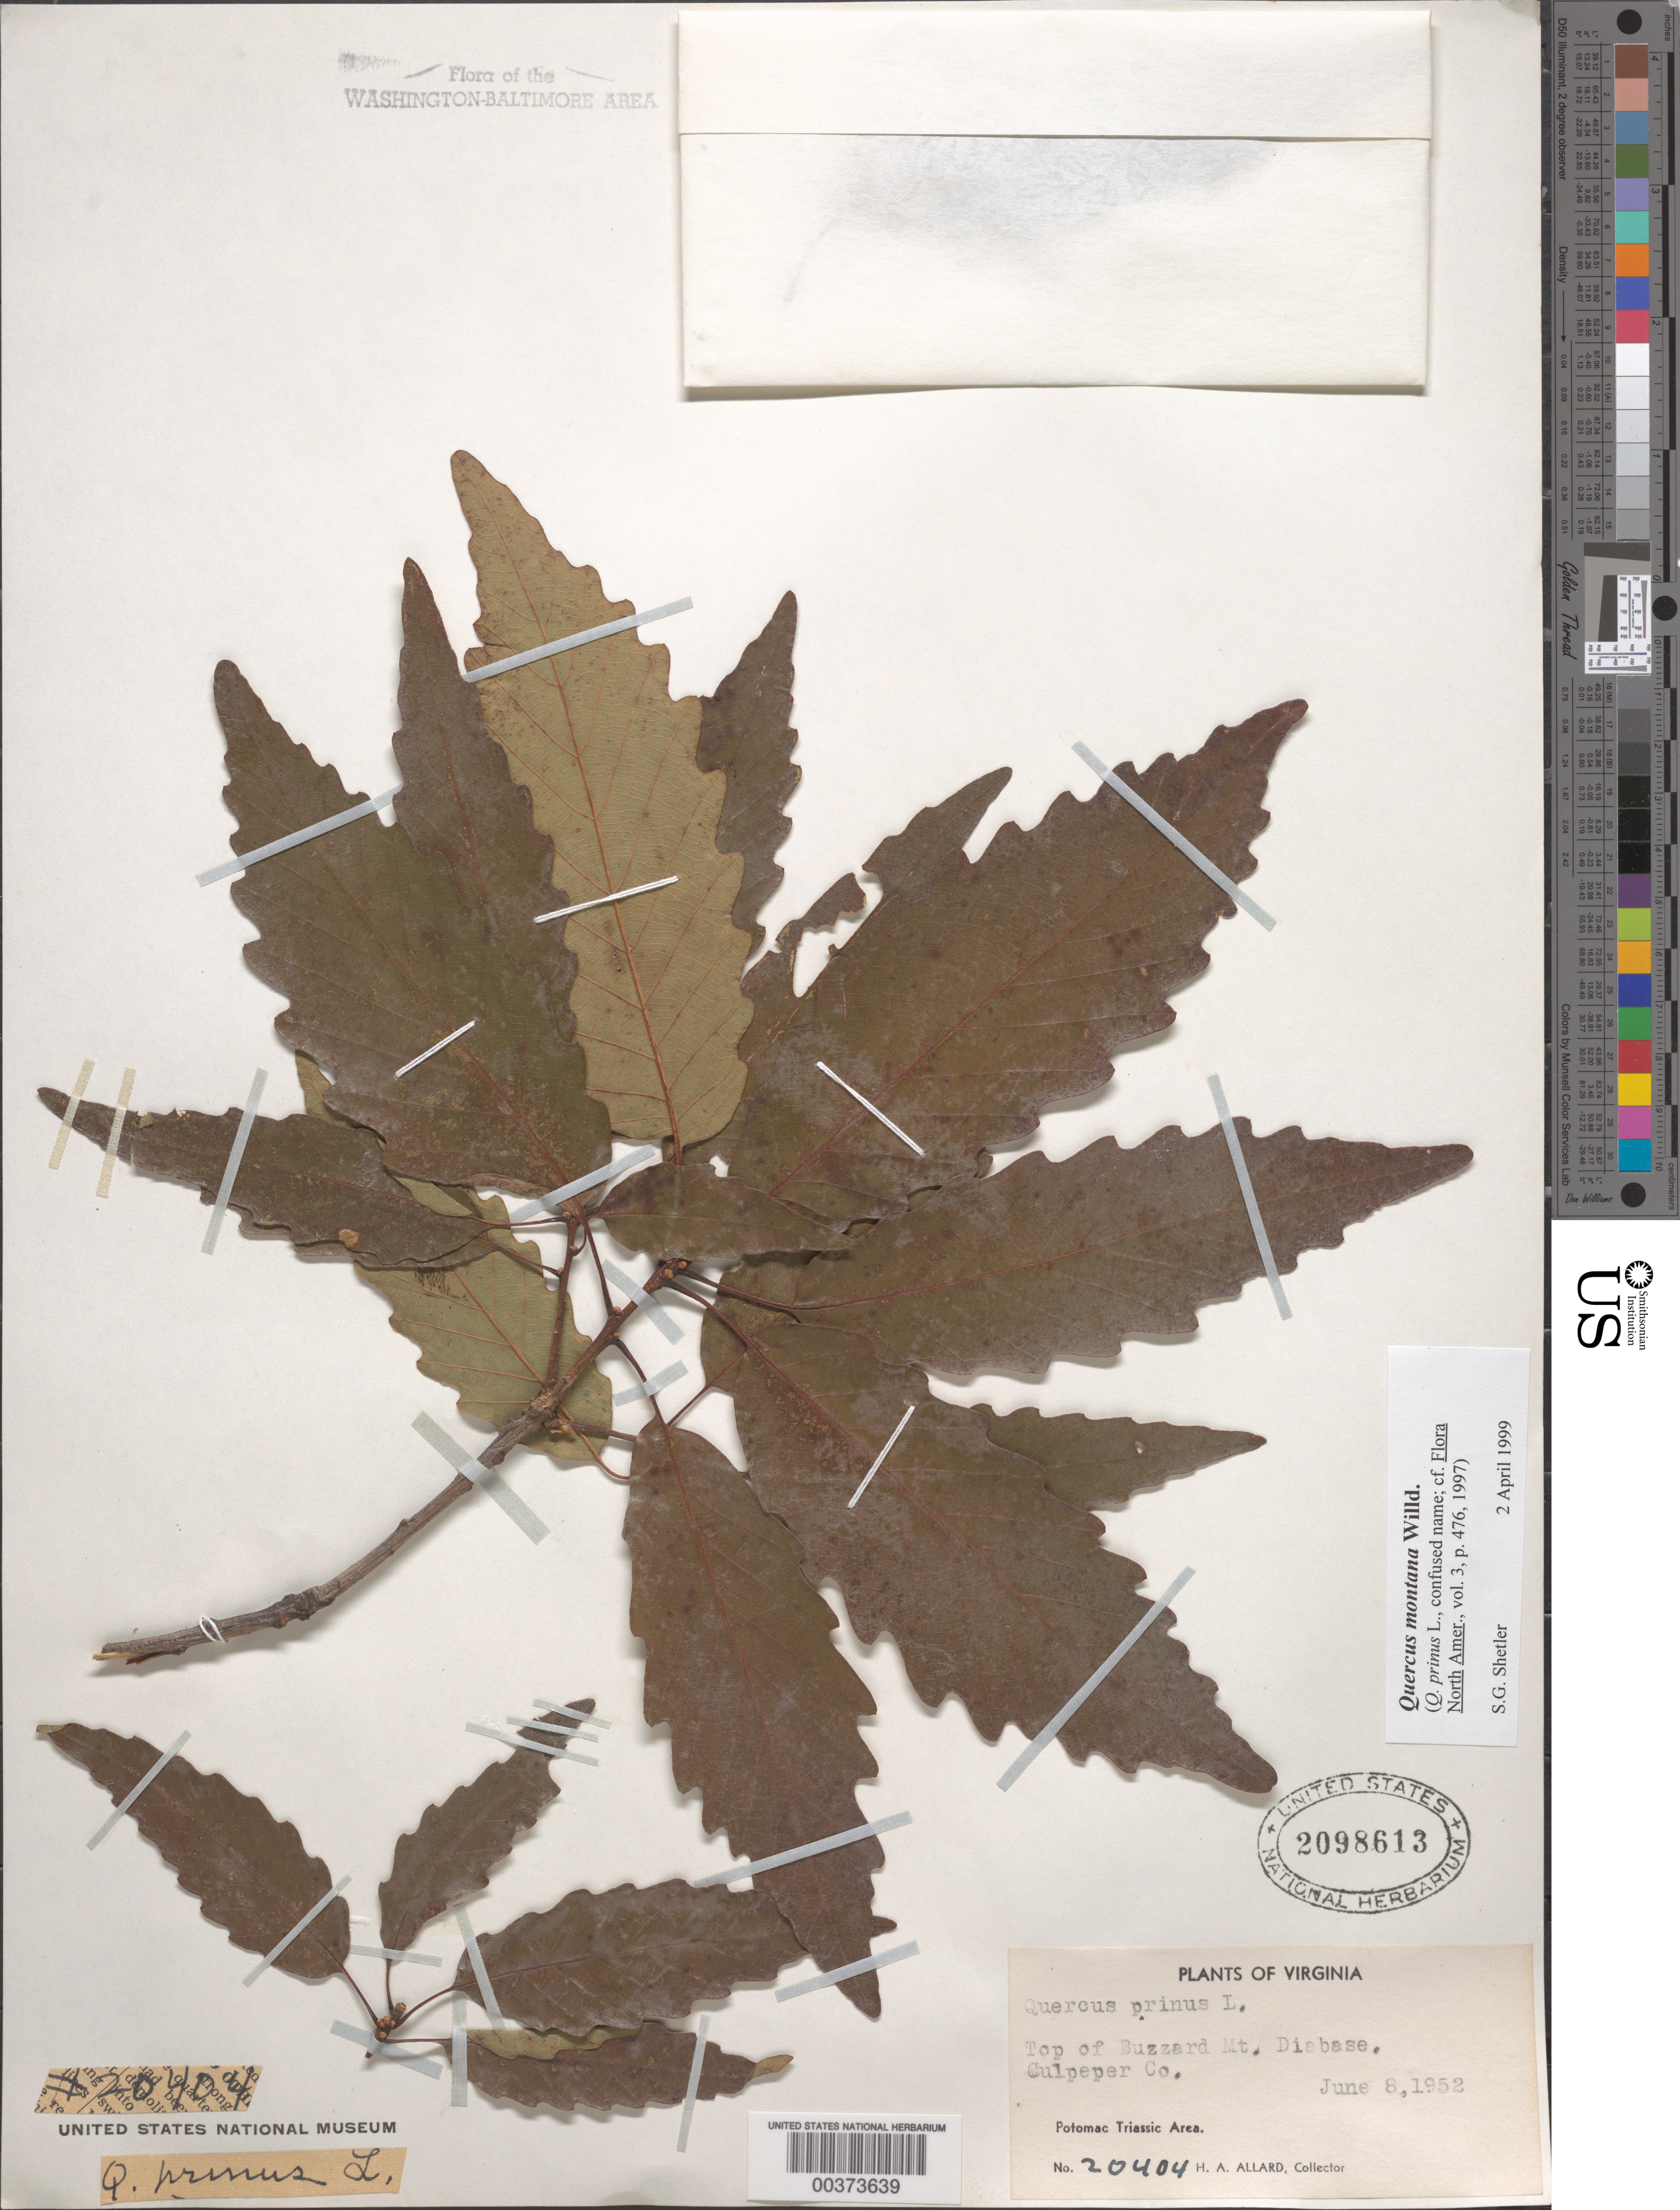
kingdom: Plantae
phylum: Tracheophyta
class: Magnoliopsida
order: Fagales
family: Fagaceae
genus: Quercus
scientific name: Quercus montana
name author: Willd.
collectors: H. A. Allard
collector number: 20404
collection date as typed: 08 Jun 1952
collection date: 1952-06-08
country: United States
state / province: Virginia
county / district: Culpeper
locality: Buzzard Mountain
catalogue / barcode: US 2098613